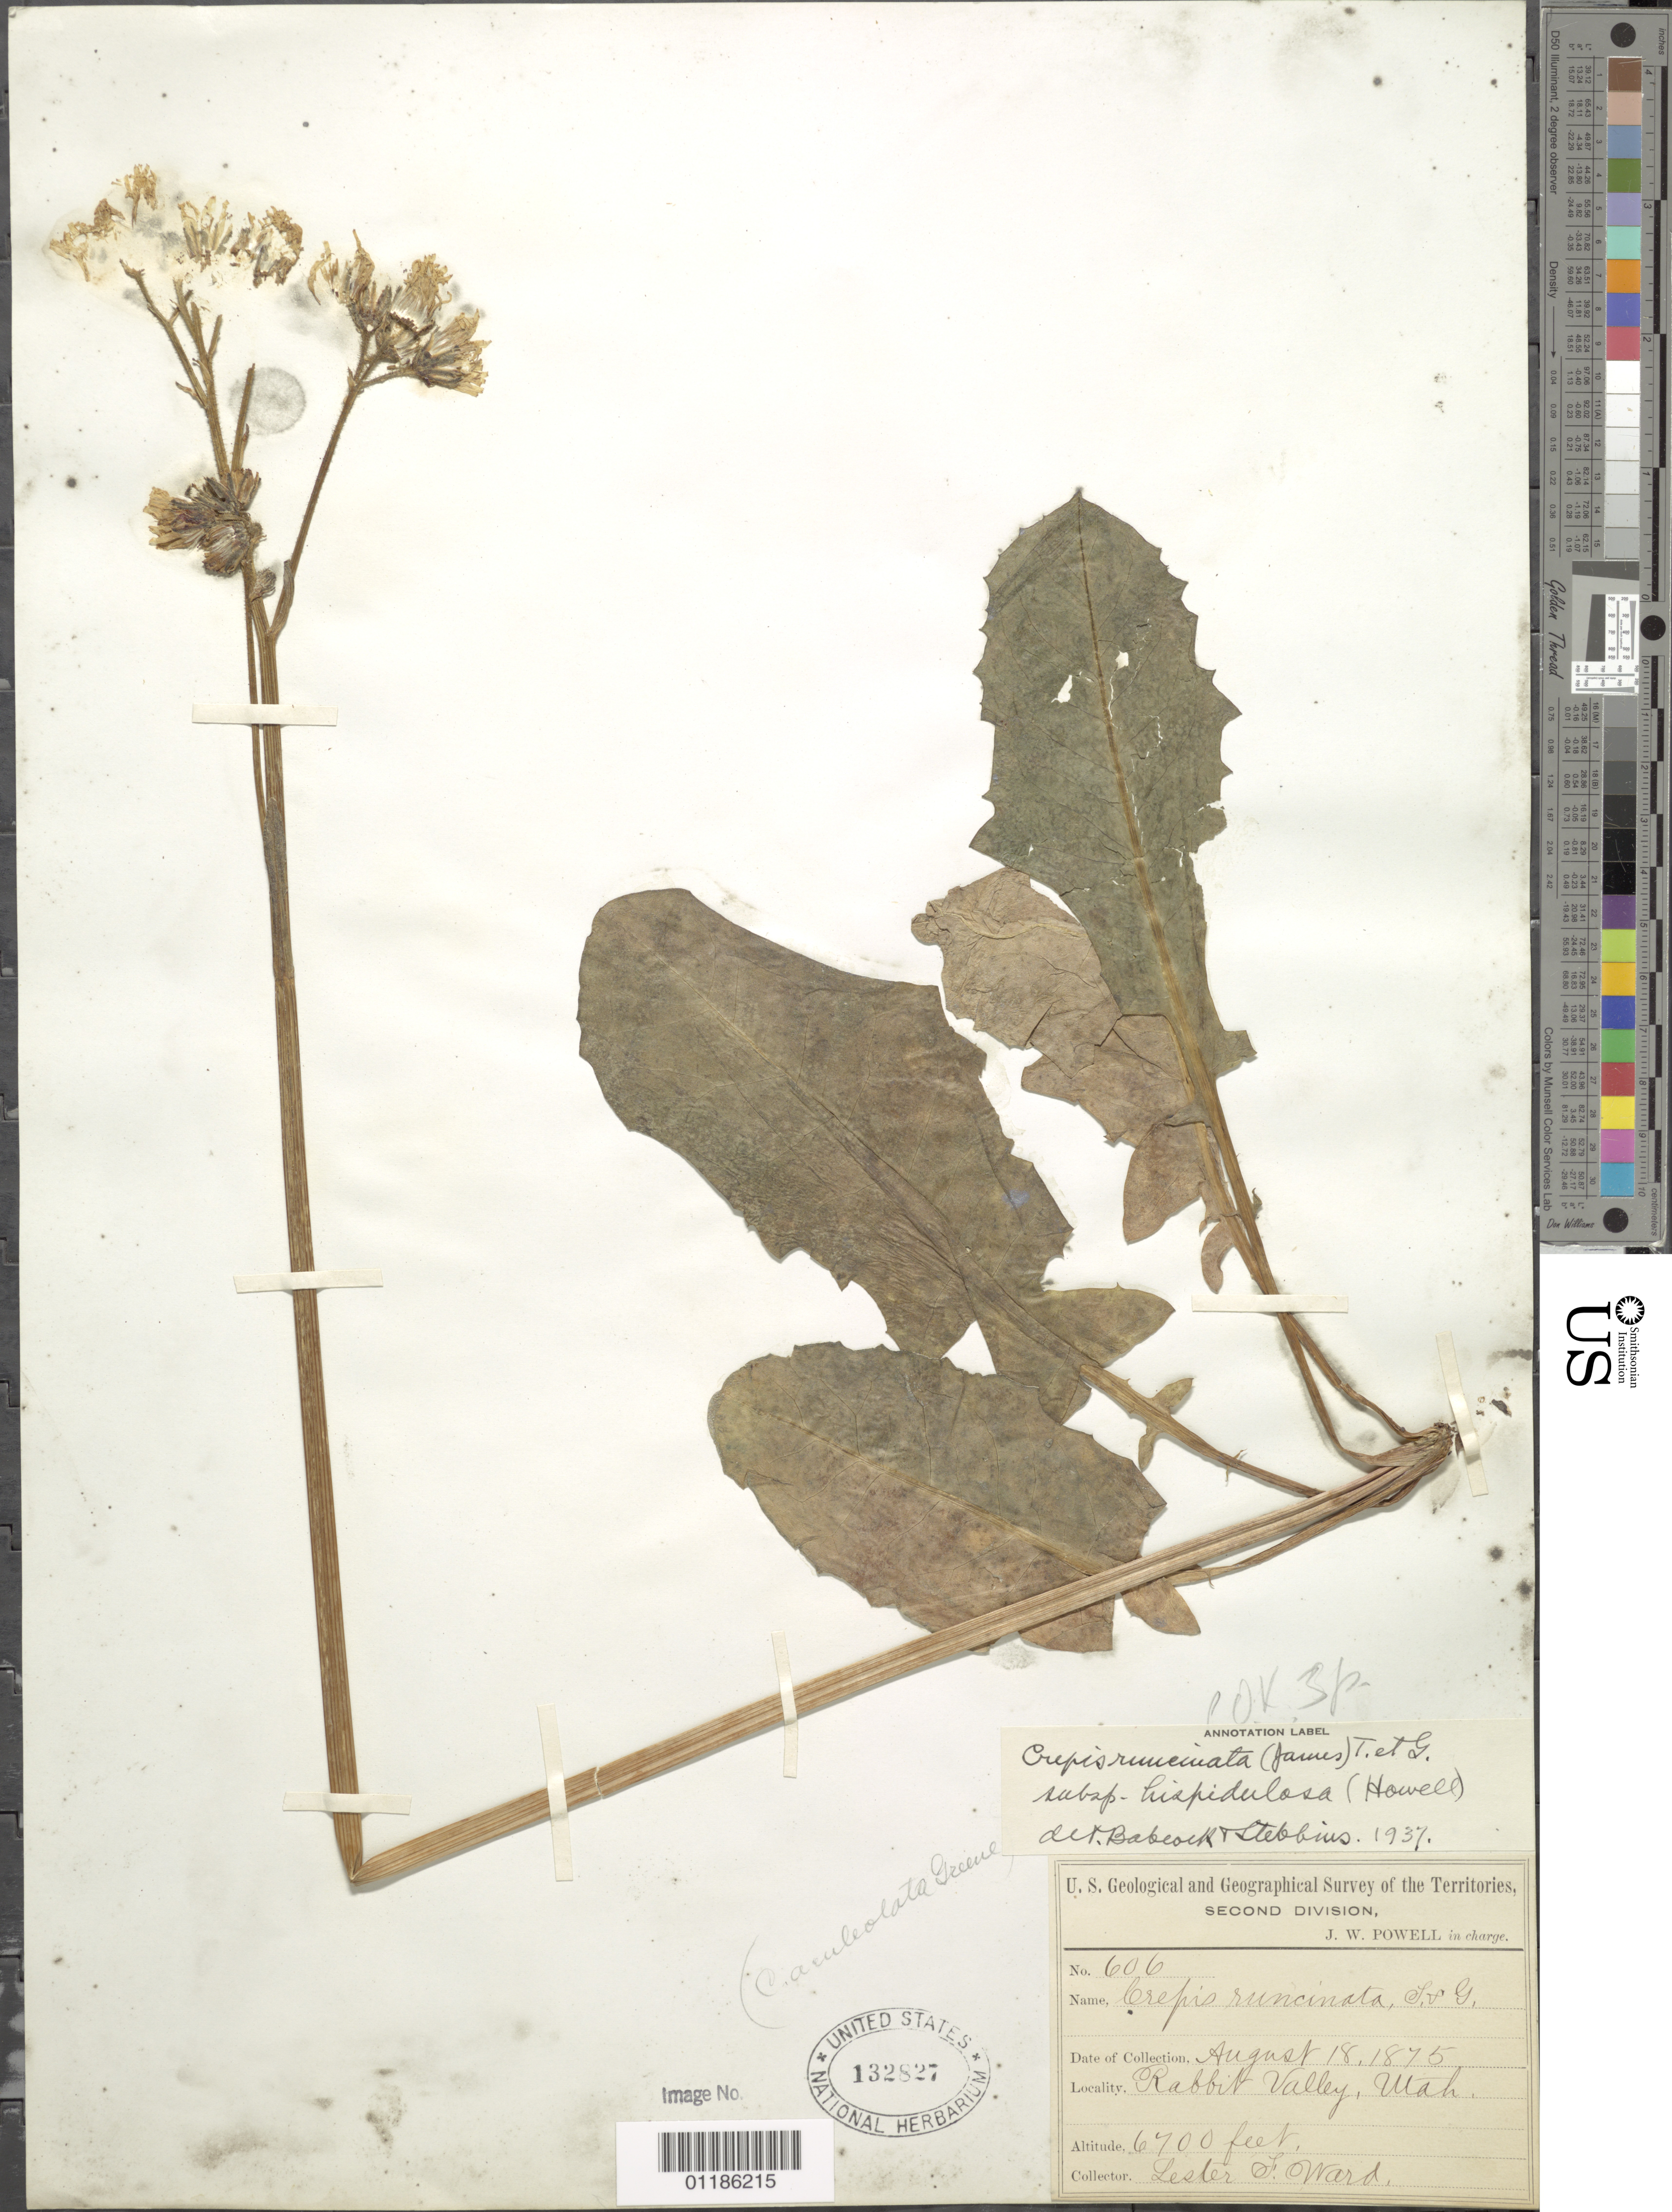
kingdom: Plantae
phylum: Tracheophyta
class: Magnoliopsida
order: Asterales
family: Asteraceae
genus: Crepis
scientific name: Crepis runcinata subsp. hispidulosa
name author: (Howell ex Rydb.) Babc. & Stebbins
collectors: L. F. Ward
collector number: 606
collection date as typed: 18 Aug 1875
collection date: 1875-08-18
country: United States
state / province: Utah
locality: Rabbit Valley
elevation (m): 2042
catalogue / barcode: US 132827